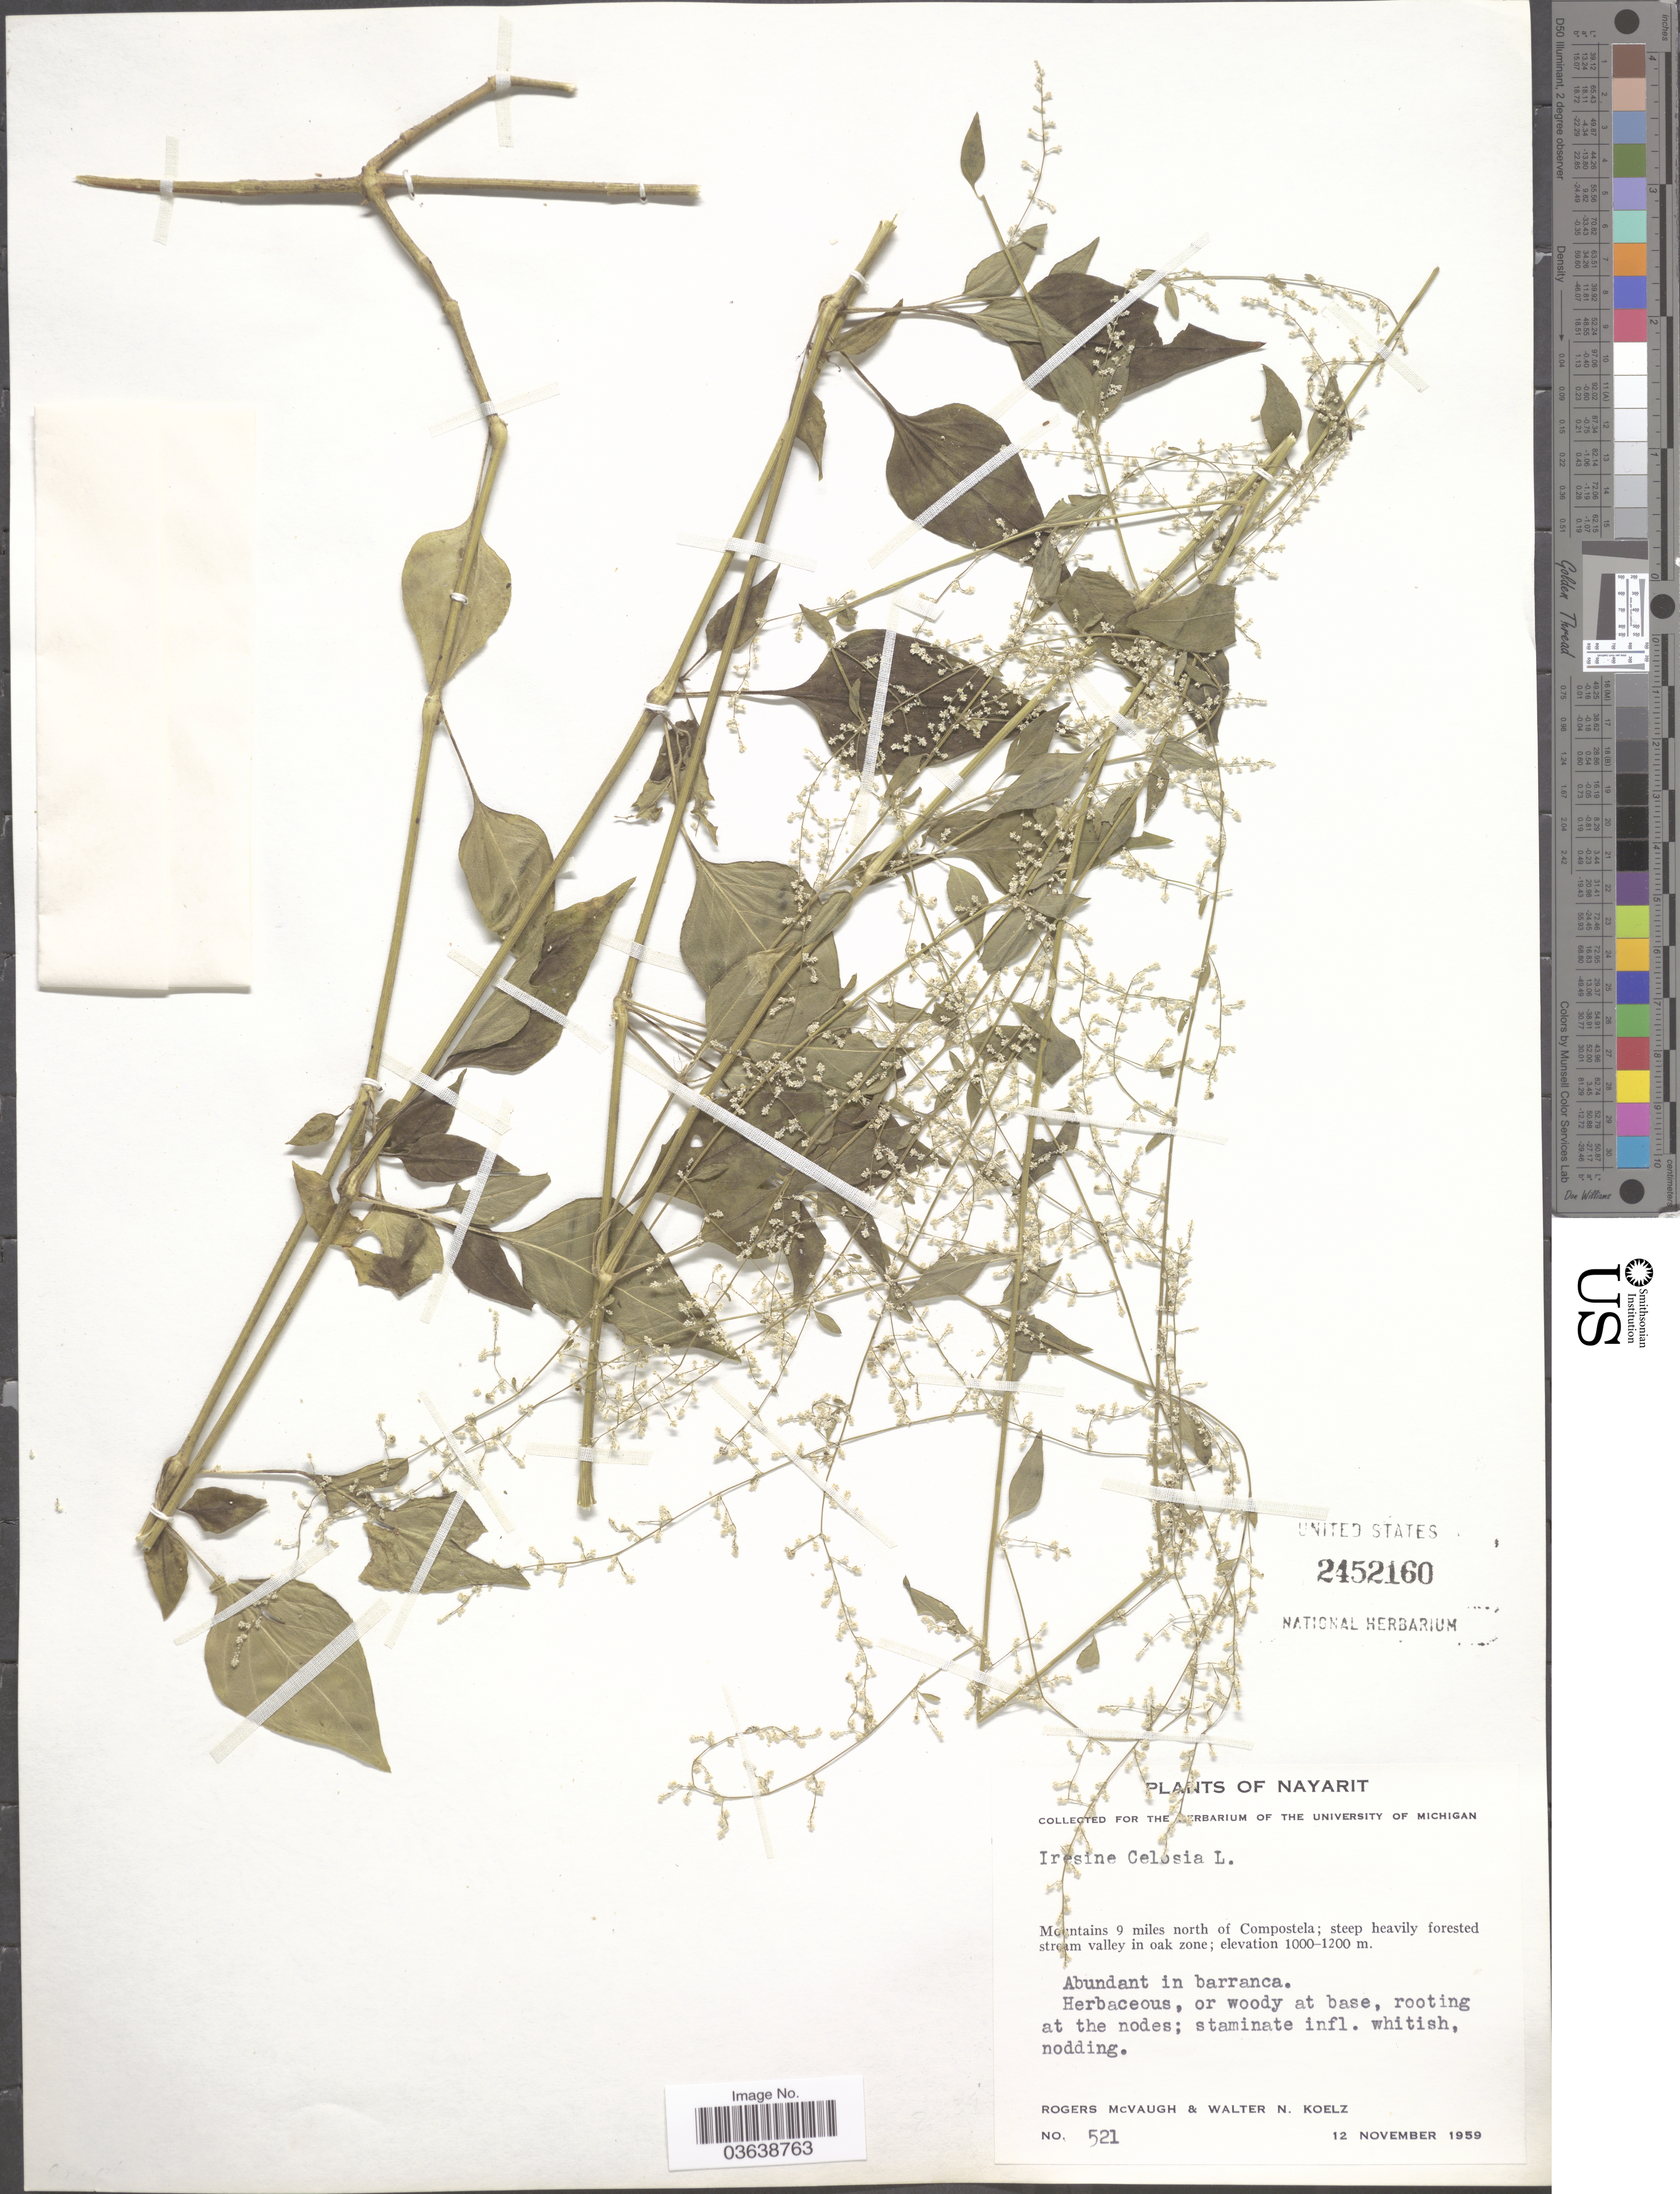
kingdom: Plantae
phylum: Tracheophyta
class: Magnoliopsida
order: Caryophyllales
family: Amaranthaceae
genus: Iresine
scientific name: Iresine celosia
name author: L.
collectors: R. McVaugh & W. N. Koelz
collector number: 521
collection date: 1959-11-12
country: Mexico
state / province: Nayarit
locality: Mountains 9 miles north of Compostela.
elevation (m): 1000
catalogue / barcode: US 2452160